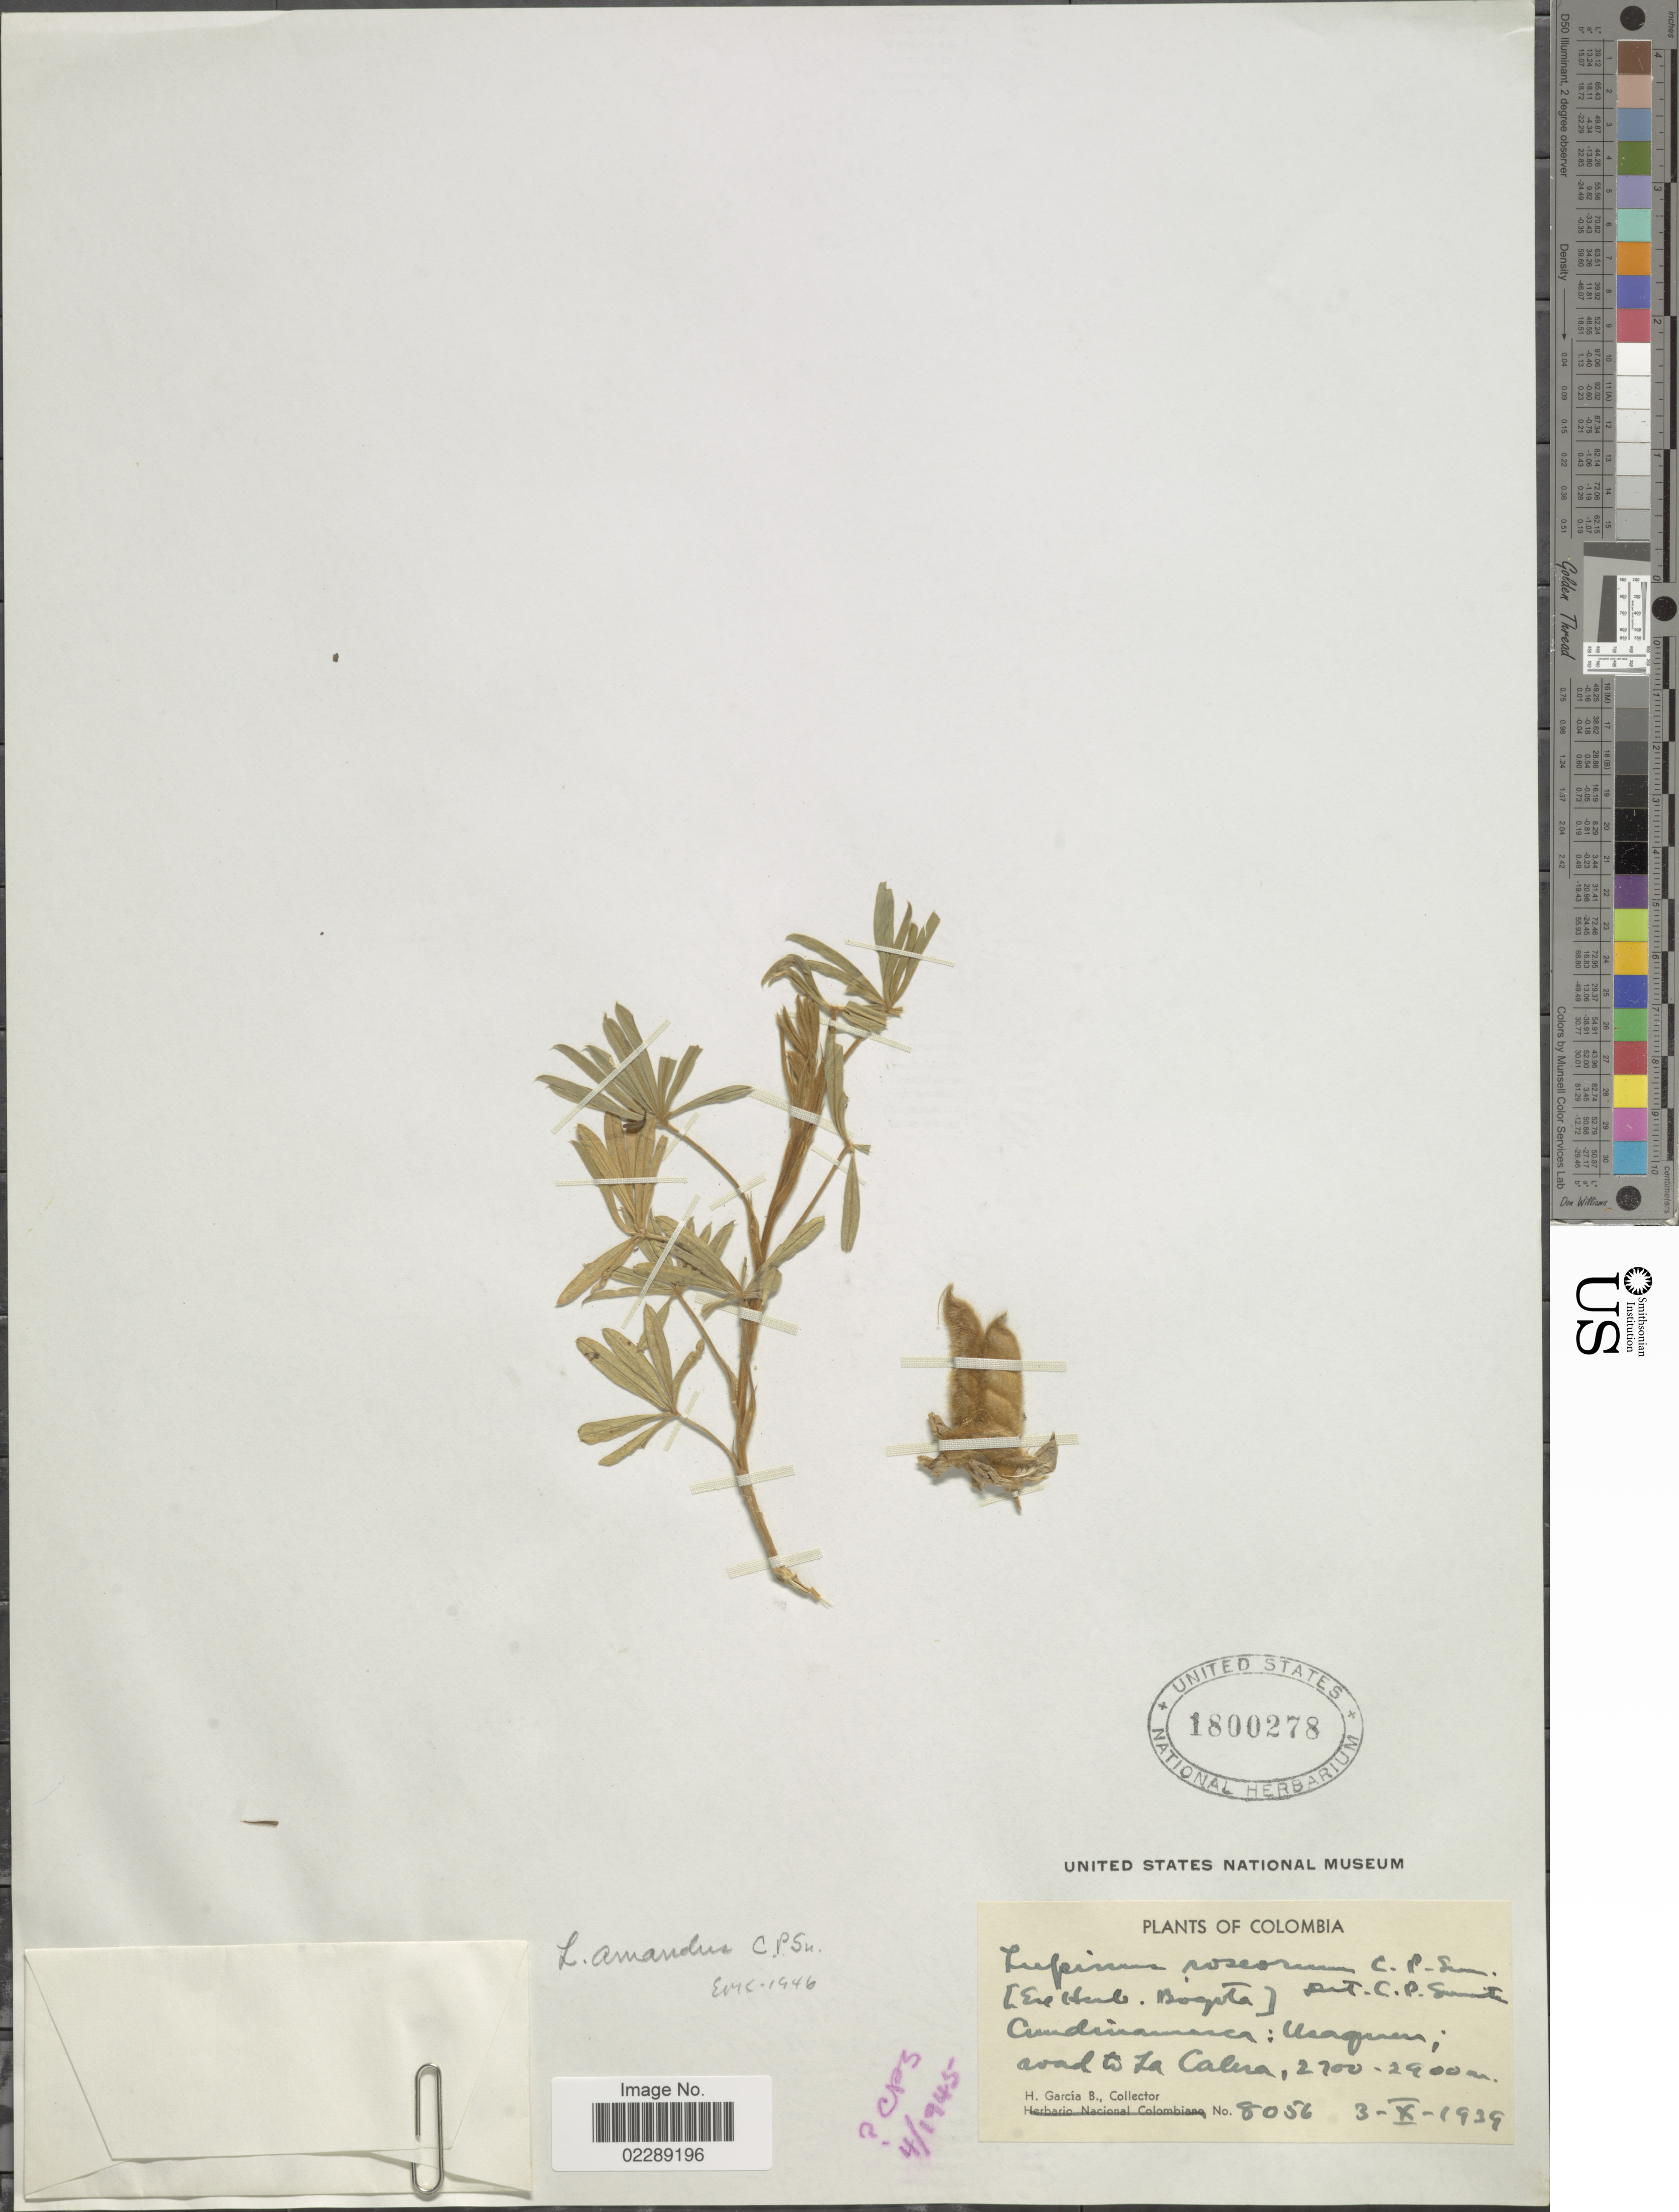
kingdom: Plantae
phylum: Tracheophyta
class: Magnoliopsida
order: Fabales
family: Fabaceae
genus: Lupinus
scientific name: Lupinus amandus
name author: C.P. Sm.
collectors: H. García Barriga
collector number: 8056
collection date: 1939-10-03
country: Colombia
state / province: Cundinamarca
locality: Cundinamarca: Usaquen, road to la Calera.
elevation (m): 2700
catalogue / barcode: US 1800278